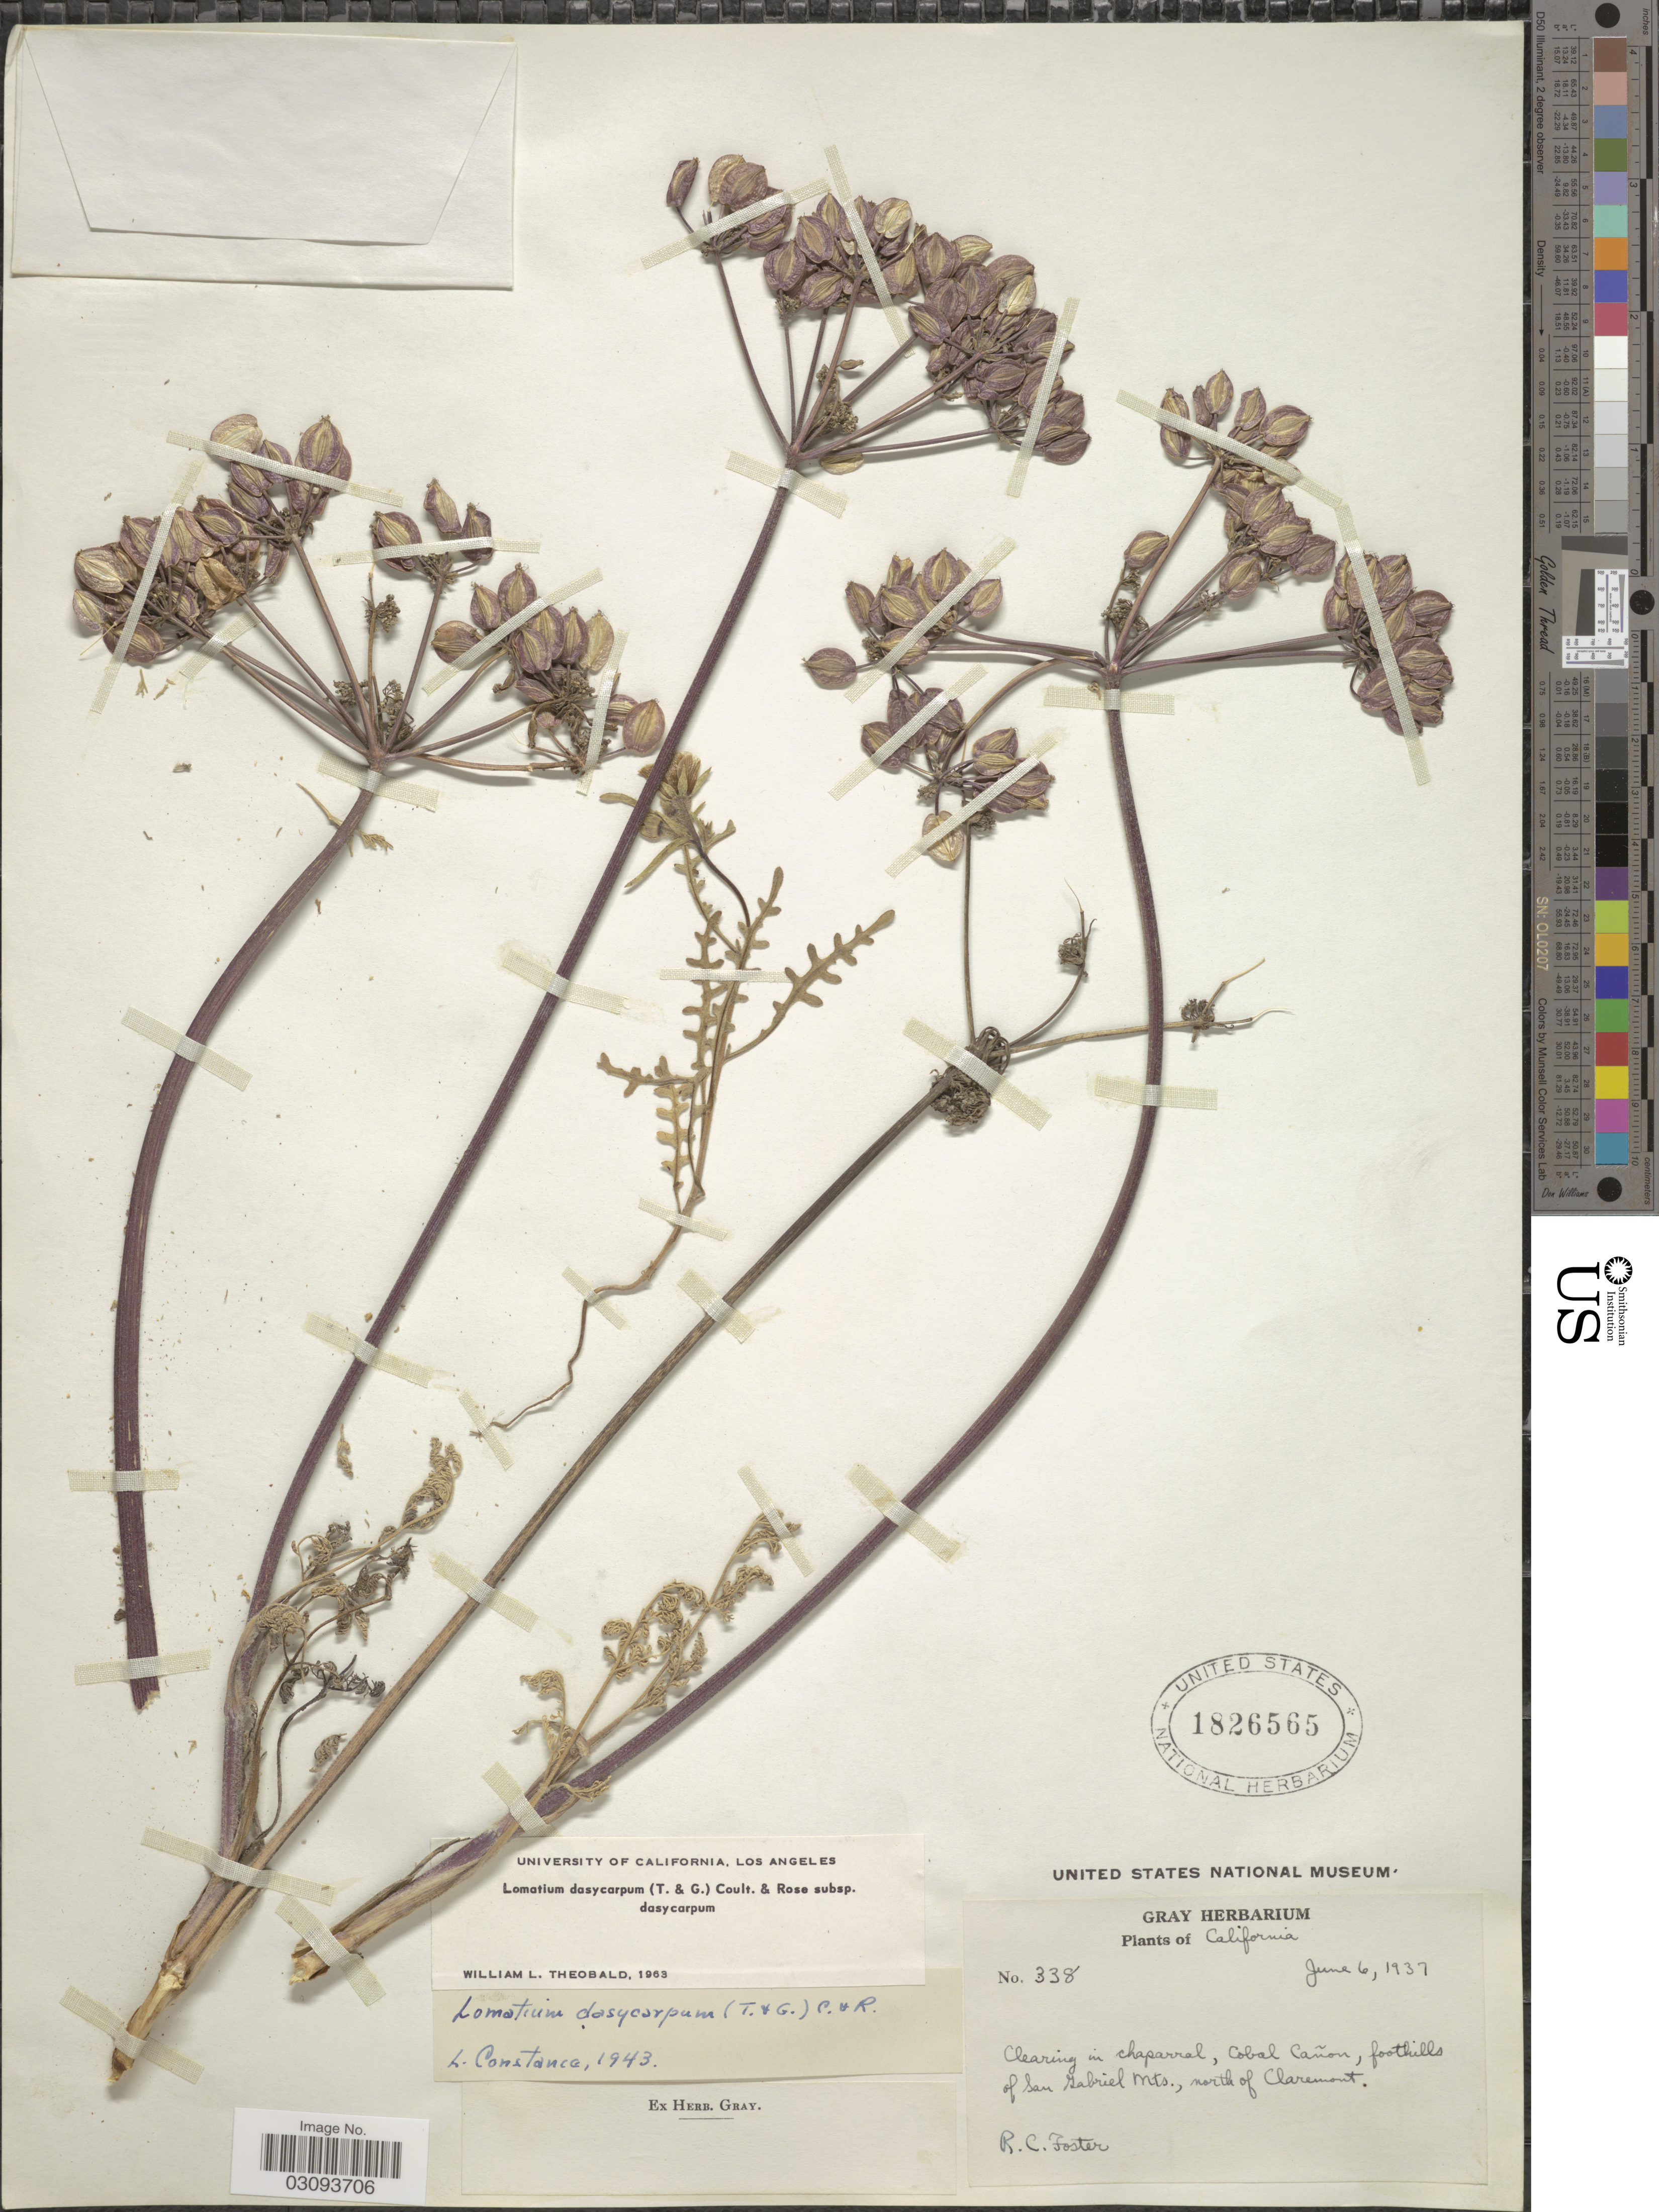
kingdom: Plantae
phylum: Tracheophyta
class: Magnoliopsida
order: Apiales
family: Apiaceae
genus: Lomatium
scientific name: Lomatium dasycarpum subsp. dasycarpum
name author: (Torr.) J.M. Coult. & Rose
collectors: R. C. Foster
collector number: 338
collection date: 1937-06-06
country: United States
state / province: California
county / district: Los Angeles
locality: Clearing in chaparral, Cobal Cañon, foothills of San Gabriel Mts., north of Claremont.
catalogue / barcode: US 1826565